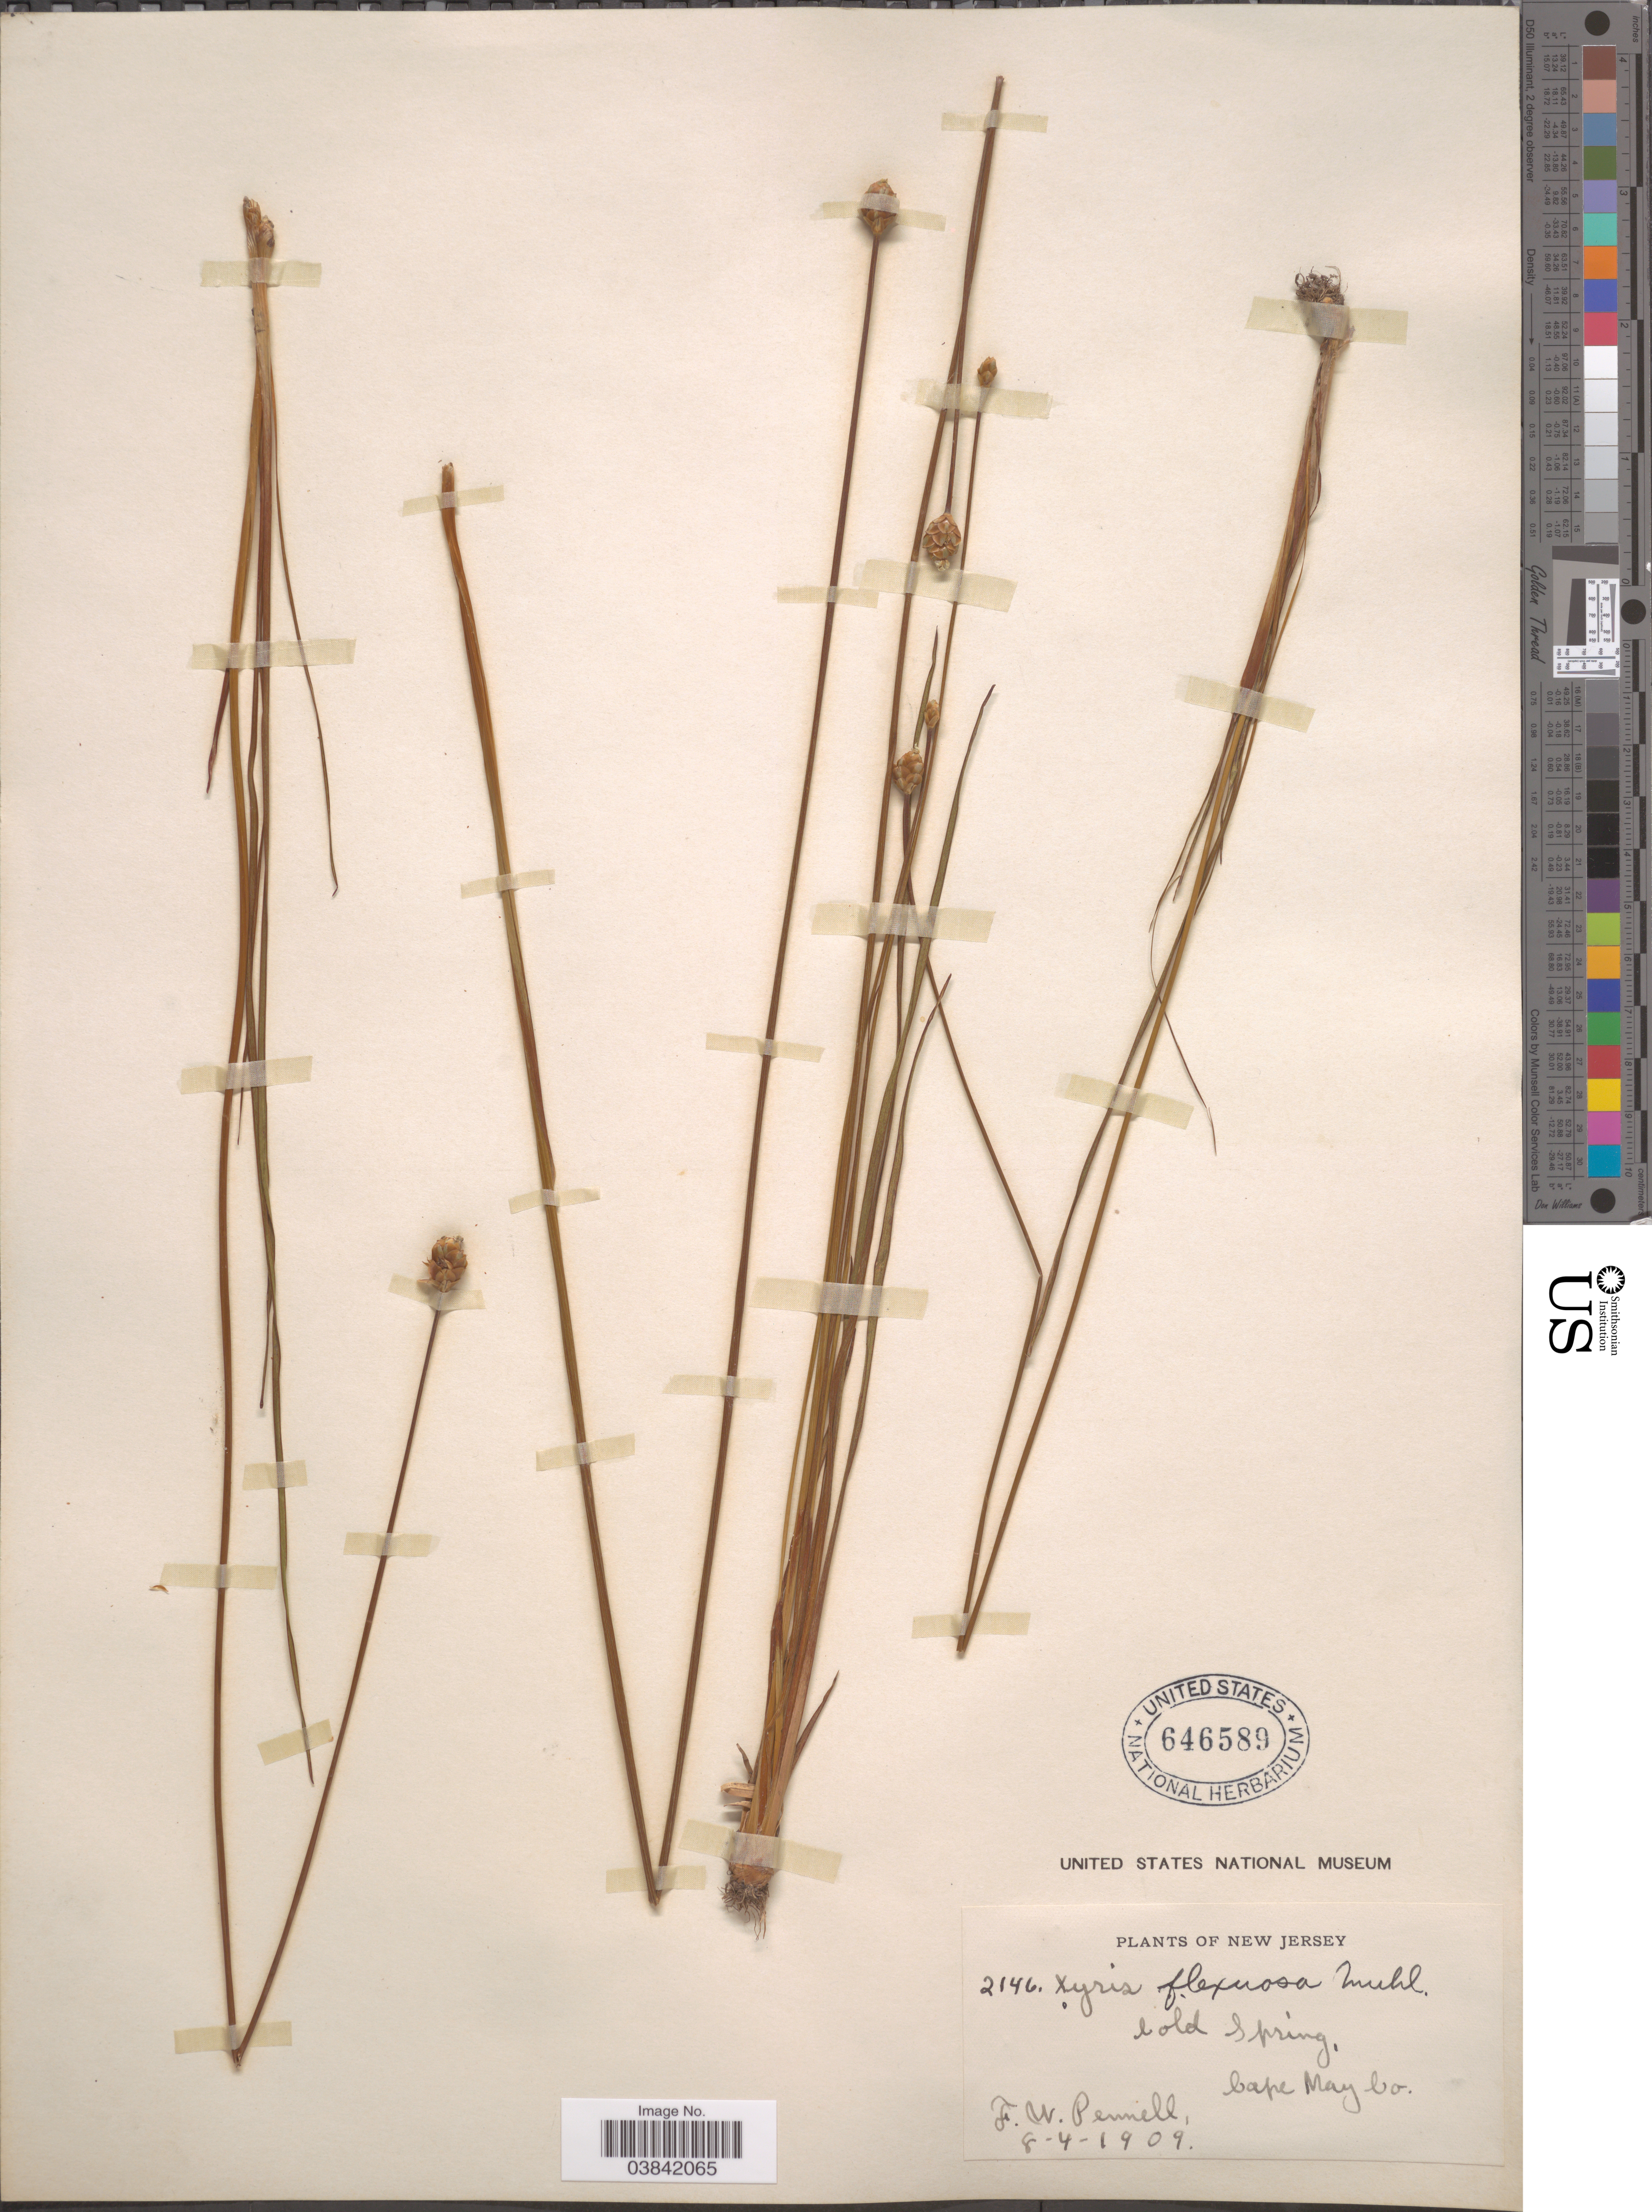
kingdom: Plantae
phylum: Tracheophyta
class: Liliopsida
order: Poales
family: Xyridaceae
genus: Xyris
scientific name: Xyris torta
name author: Sm.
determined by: Strong, Mark T., (BOT), Smithsonian Institution - National Museum of Natural History (UNITED STATES)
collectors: F. W. Pennell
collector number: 2146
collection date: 1909-08-04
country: United States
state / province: New Jersey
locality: Cold Spring, Cape May Co.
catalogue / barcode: US 646589